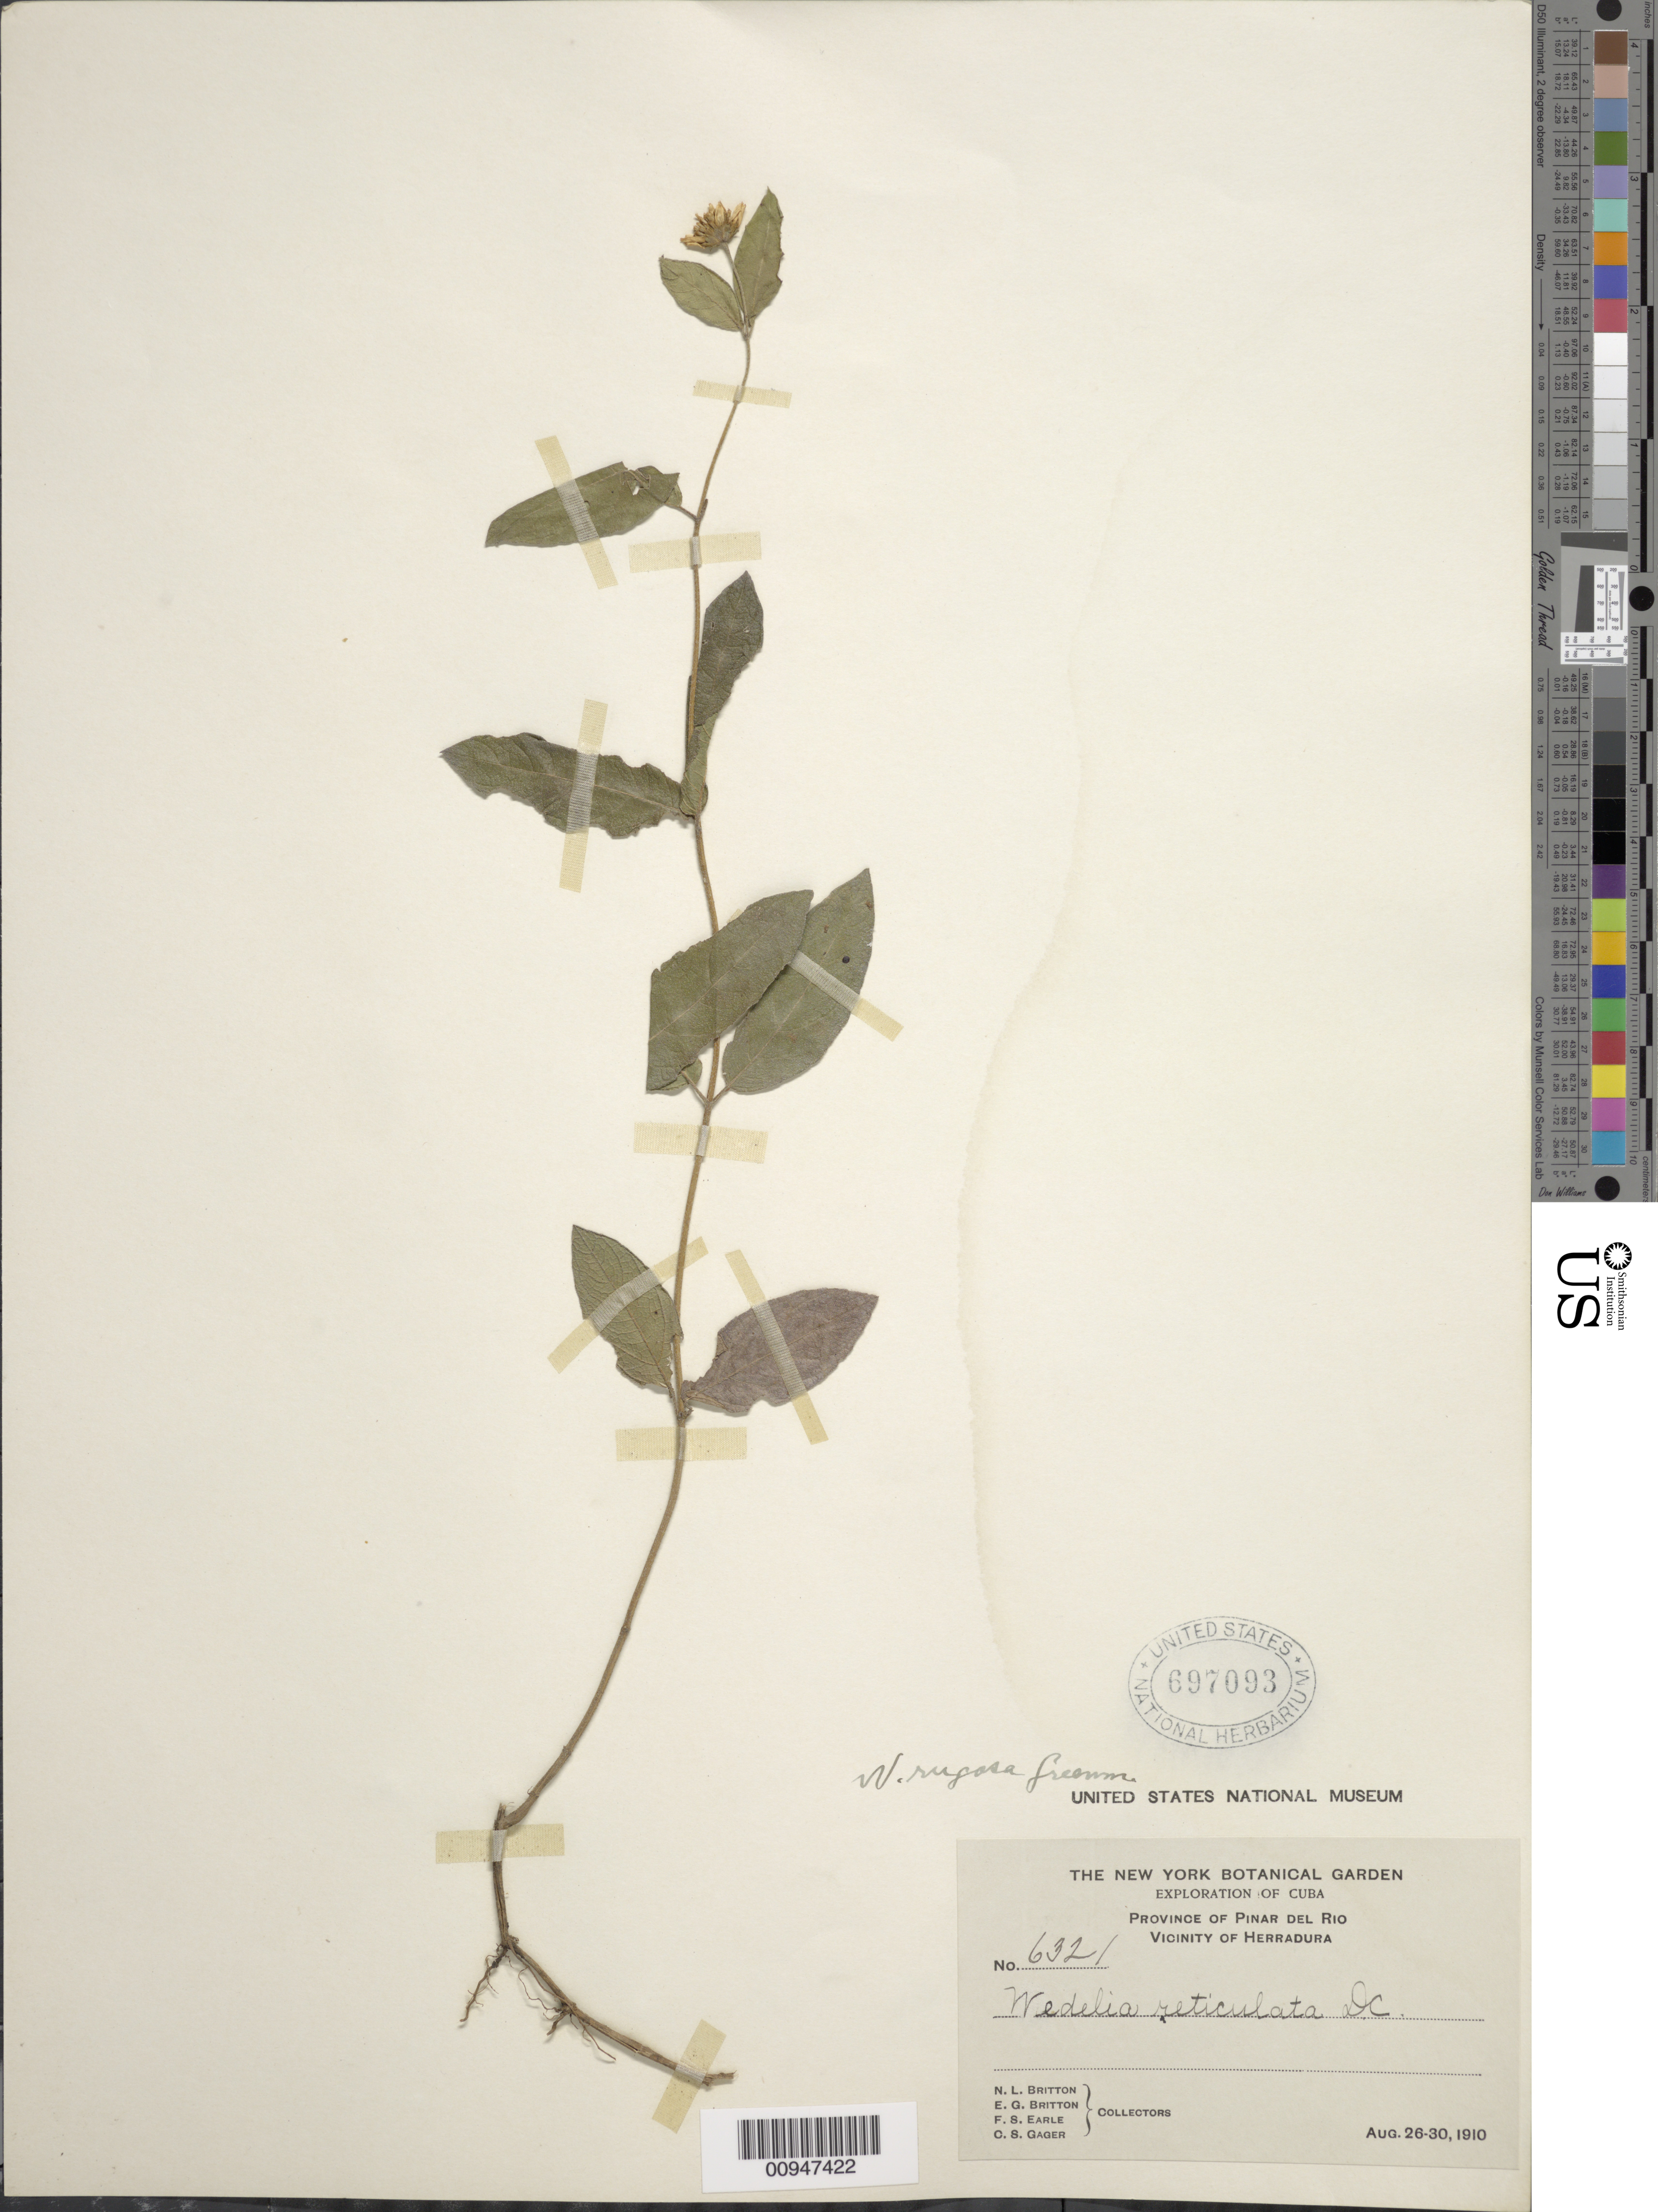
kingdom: Plantae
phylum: Tracheophyta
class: Magnoliopsida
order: Asterales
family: Asteraceae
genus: Wedelia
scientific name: Wedelia rugosa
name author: Greenm.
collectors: N. Britton, E. G. Britton, F. S. Earle & C. Gager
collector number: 6321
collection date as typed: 26 Aug 1910 to 30 Aug 1910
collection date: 1910-08-26/1910-08-30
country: Cuba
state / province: Pinar del Rio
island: Cuba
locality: Vicinity of Herradura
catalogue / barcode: US 697093